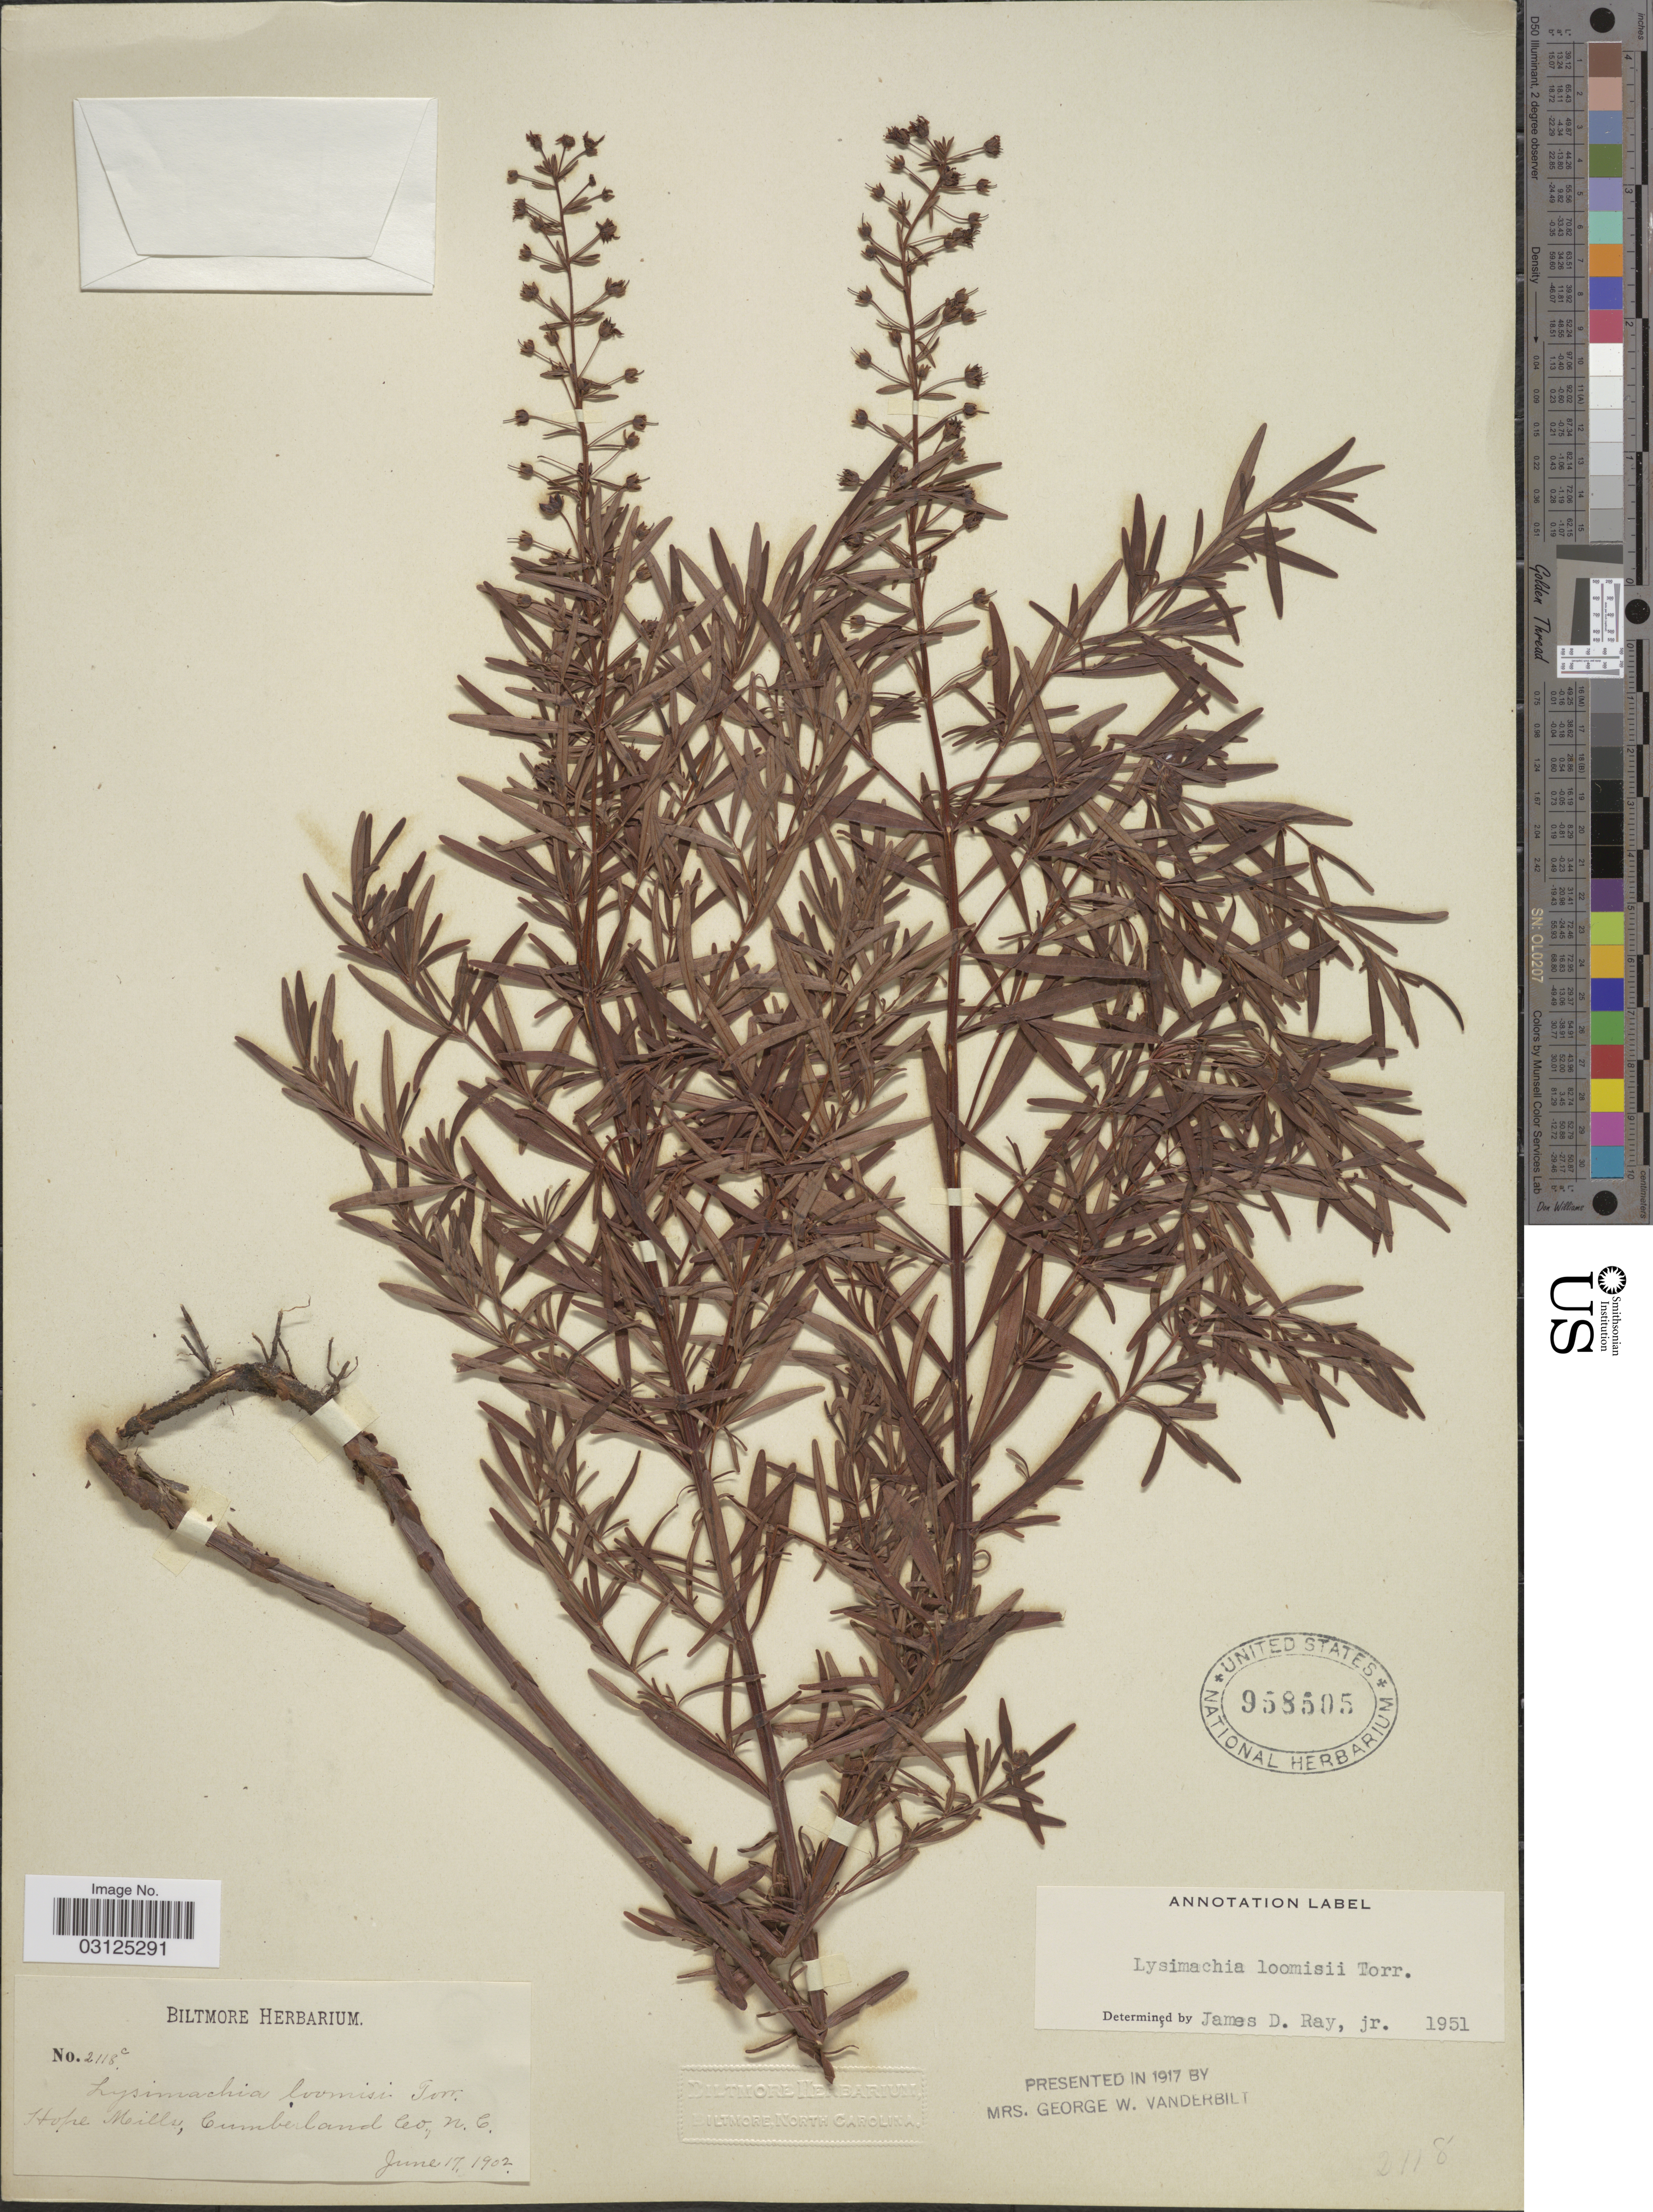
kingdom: Plantae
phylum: Tracheophyta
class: Magnoliopsida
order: Ericales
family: Primulaceae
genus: Lysimachia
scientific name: Lysimachia loomisii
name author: Torr.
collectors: ex herb. Biltmore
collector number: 2118c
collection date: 1902-06-17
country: United States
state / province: North Carolina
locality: Hope Miller, Cumberland co.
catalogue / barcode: US 958505